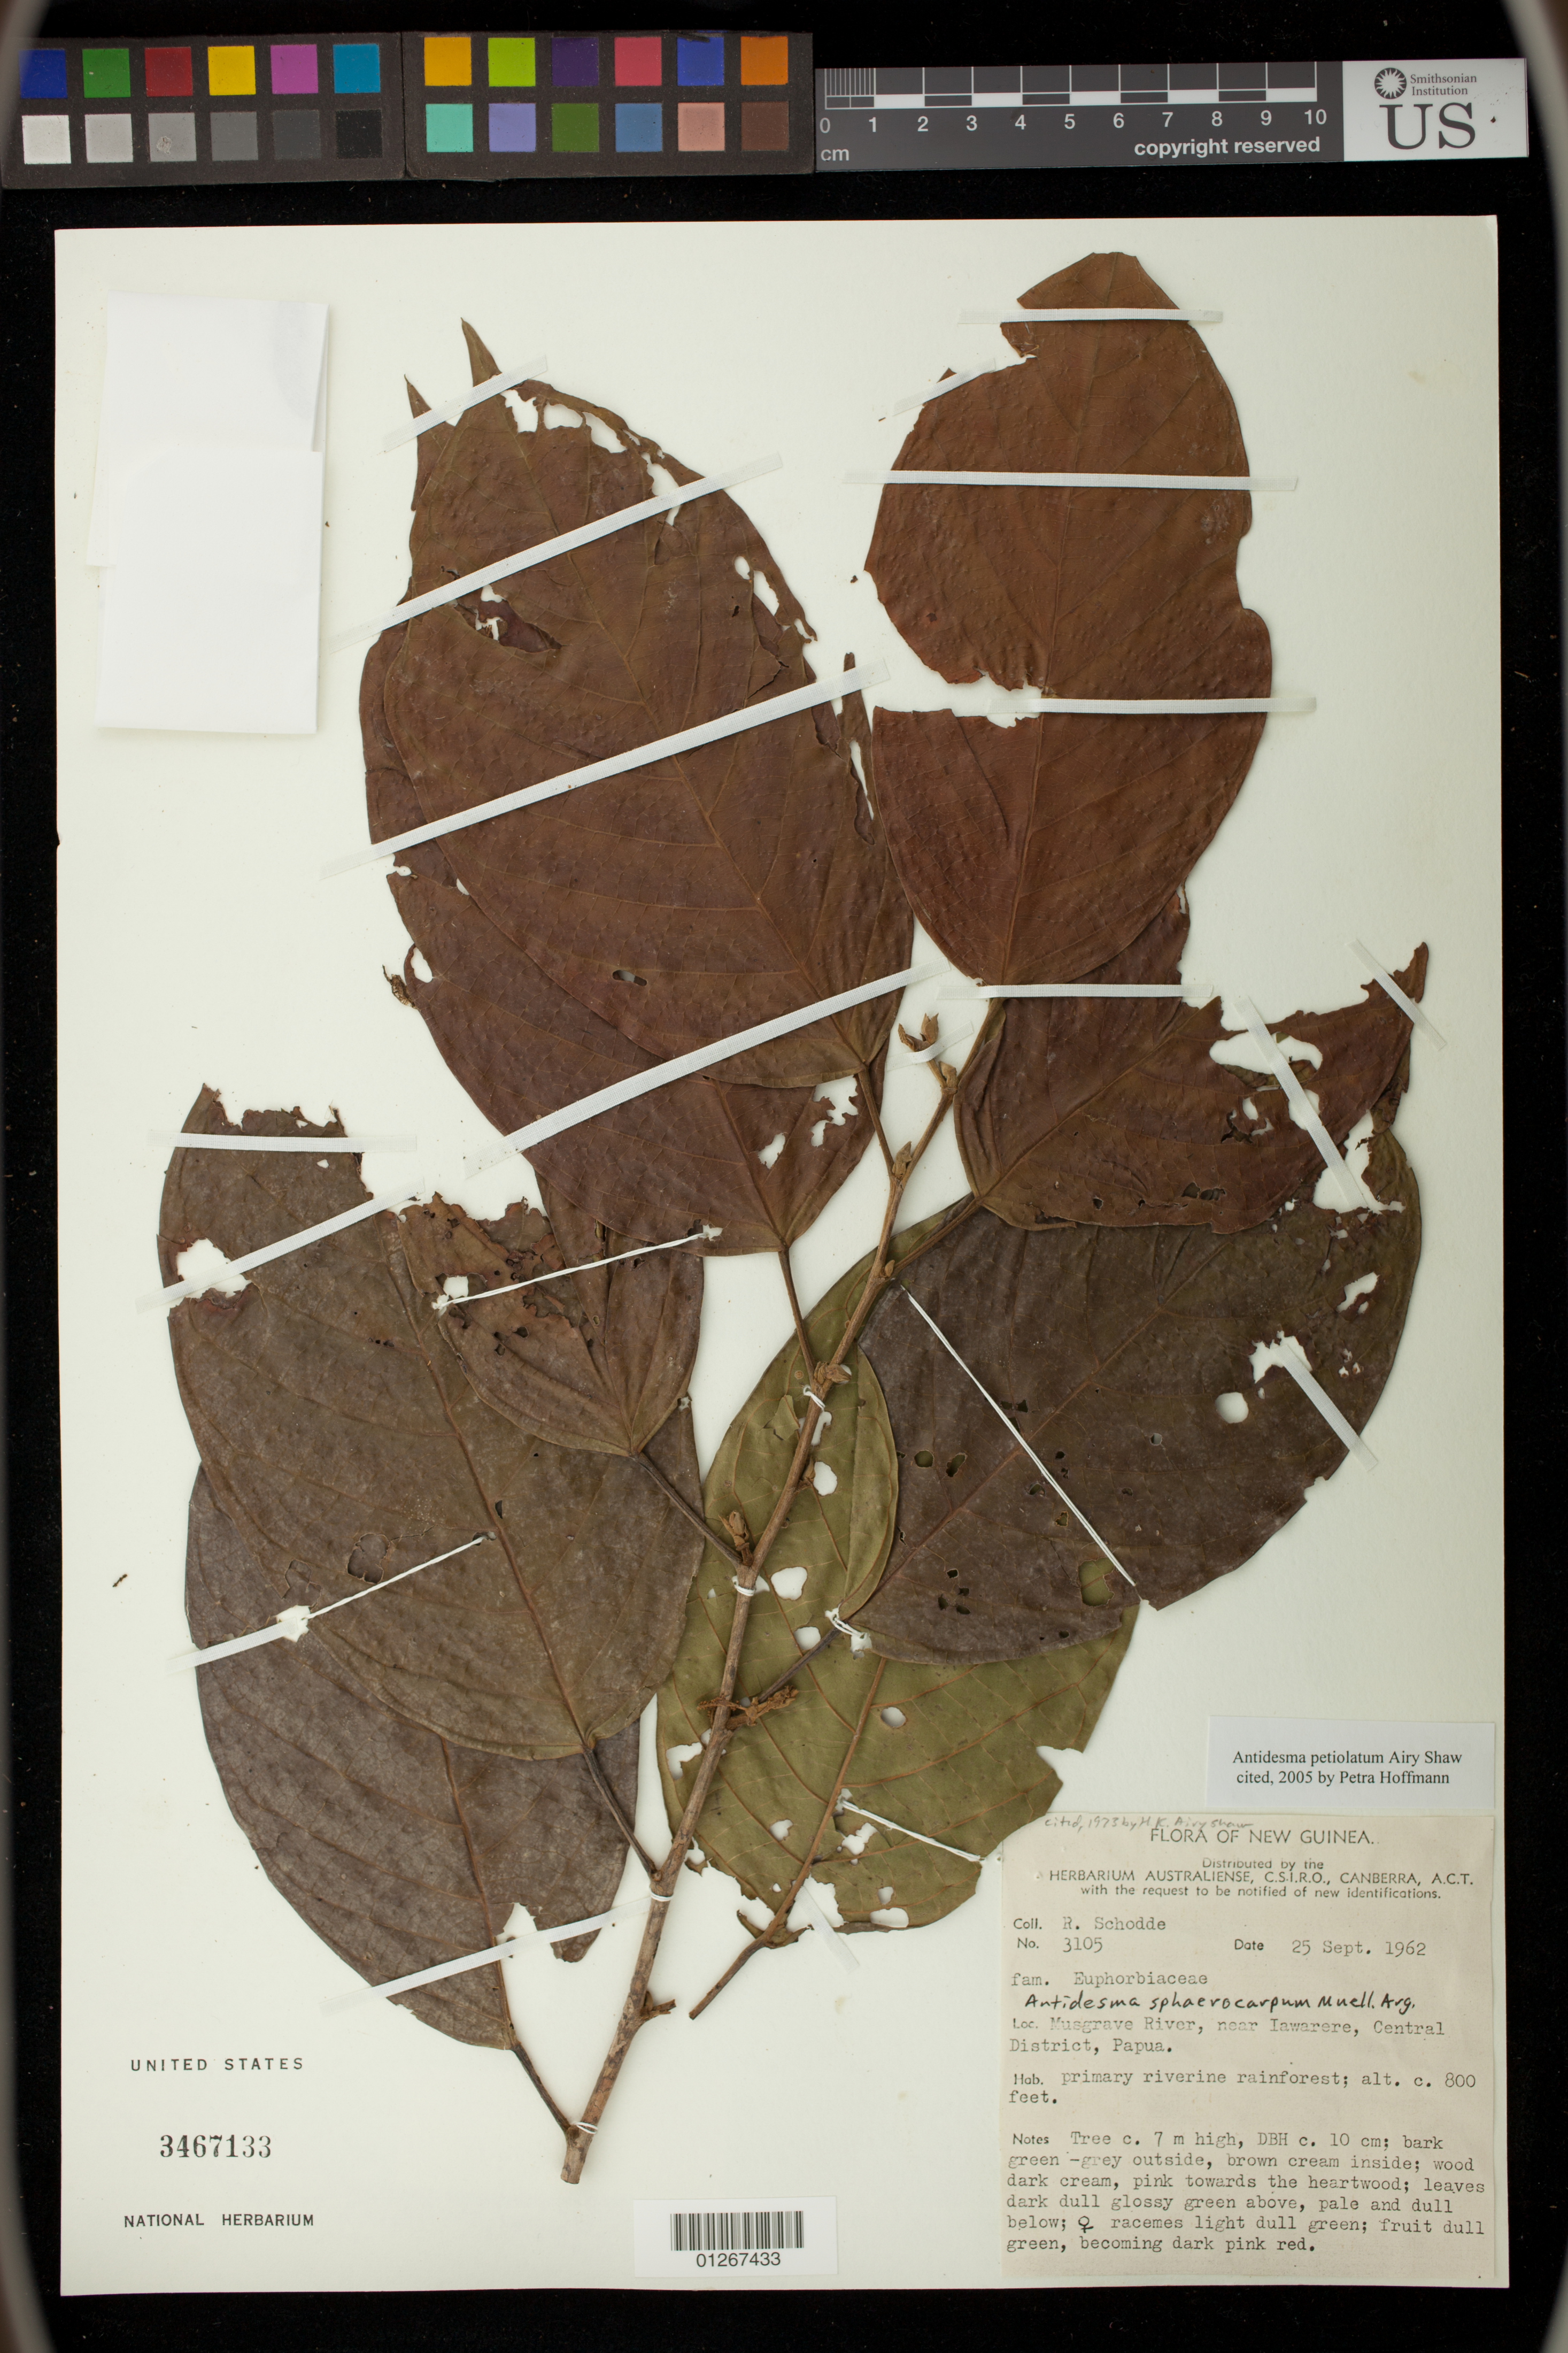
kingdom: Plantae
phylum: Tracheophyta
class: Magnoliopsida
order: Malpighiales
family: Phyllanthaceae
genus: Antidesma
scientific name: Antidesma petiolatum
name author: Airy Shaw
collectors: R. Schodde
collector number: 3105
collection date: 1962-09-25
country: Papua New Guinea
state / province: Central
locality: Musgrave River, near Iawarere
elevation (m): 244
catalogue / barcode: US 3467133